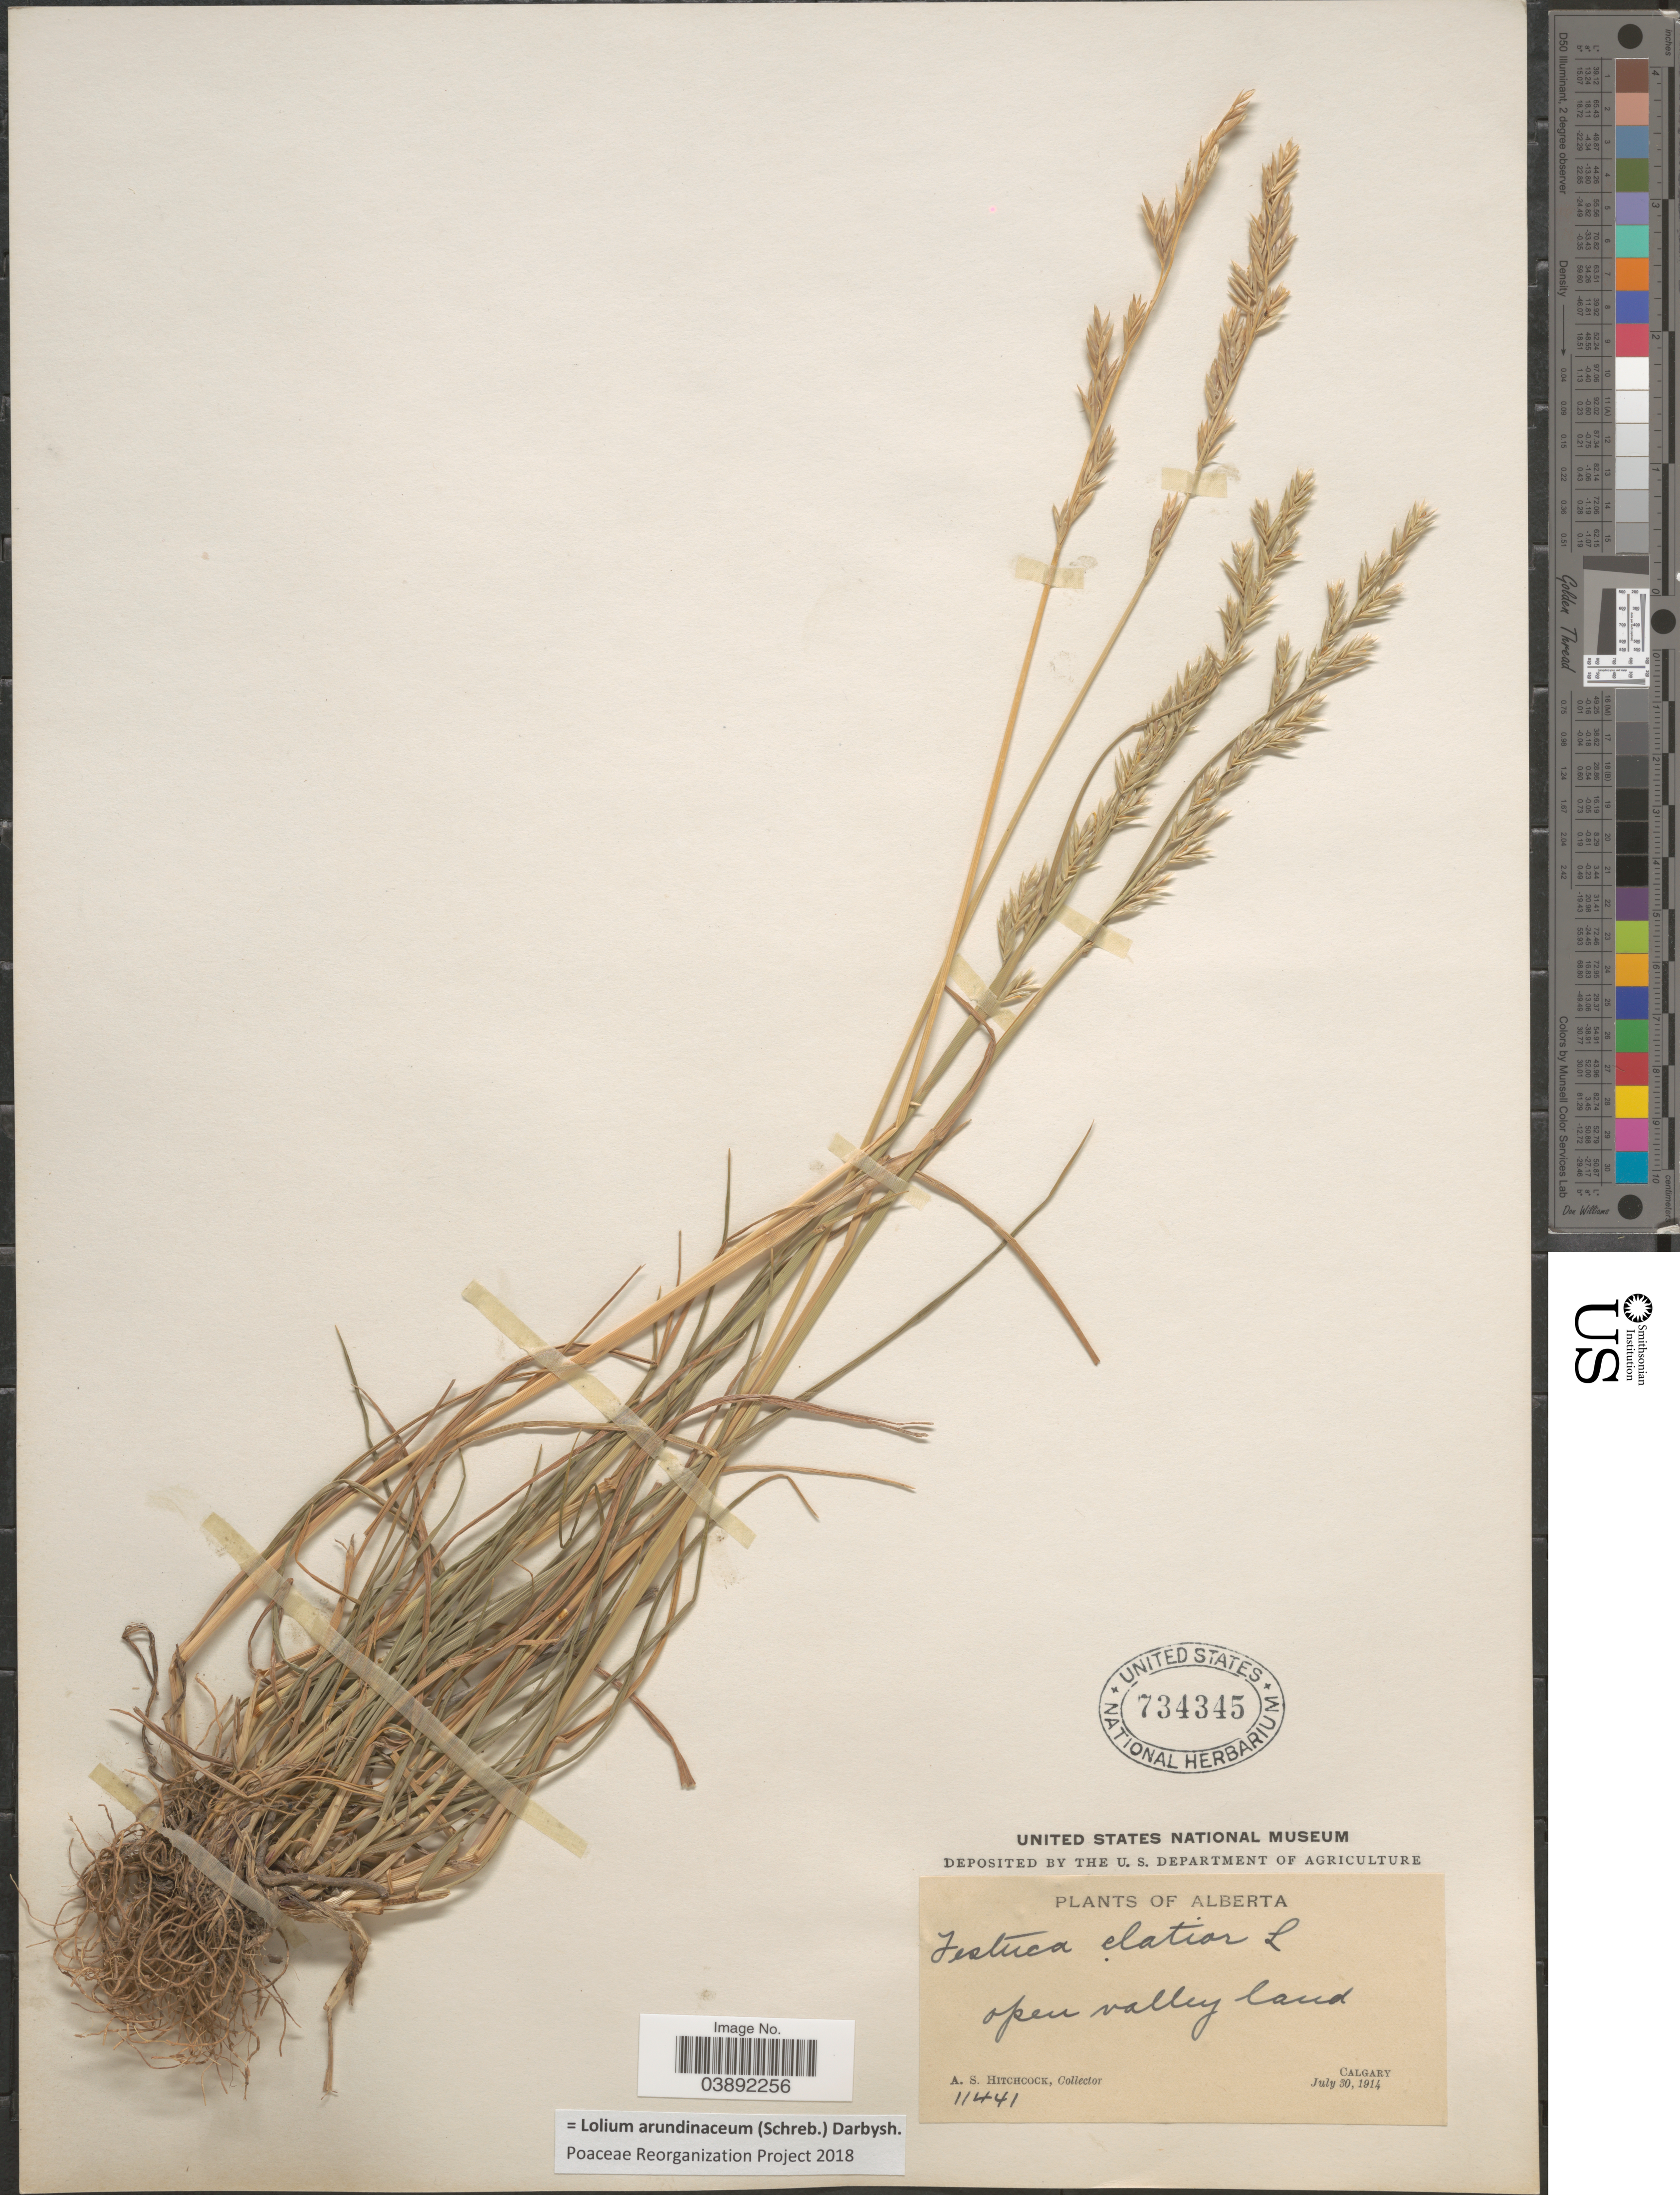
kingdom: Plantae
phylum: Tracheophyta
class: Liliopsida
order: Poales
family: Poaceae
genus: Lolium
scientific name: Lolium arundinaceum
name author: (Schreb.) Darbysh.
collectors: A. S. Hitchcock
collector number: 11441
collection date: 1914-07-30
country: Canada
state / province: Alberta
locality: Open valley land. Calgary.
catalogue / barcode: US 734345